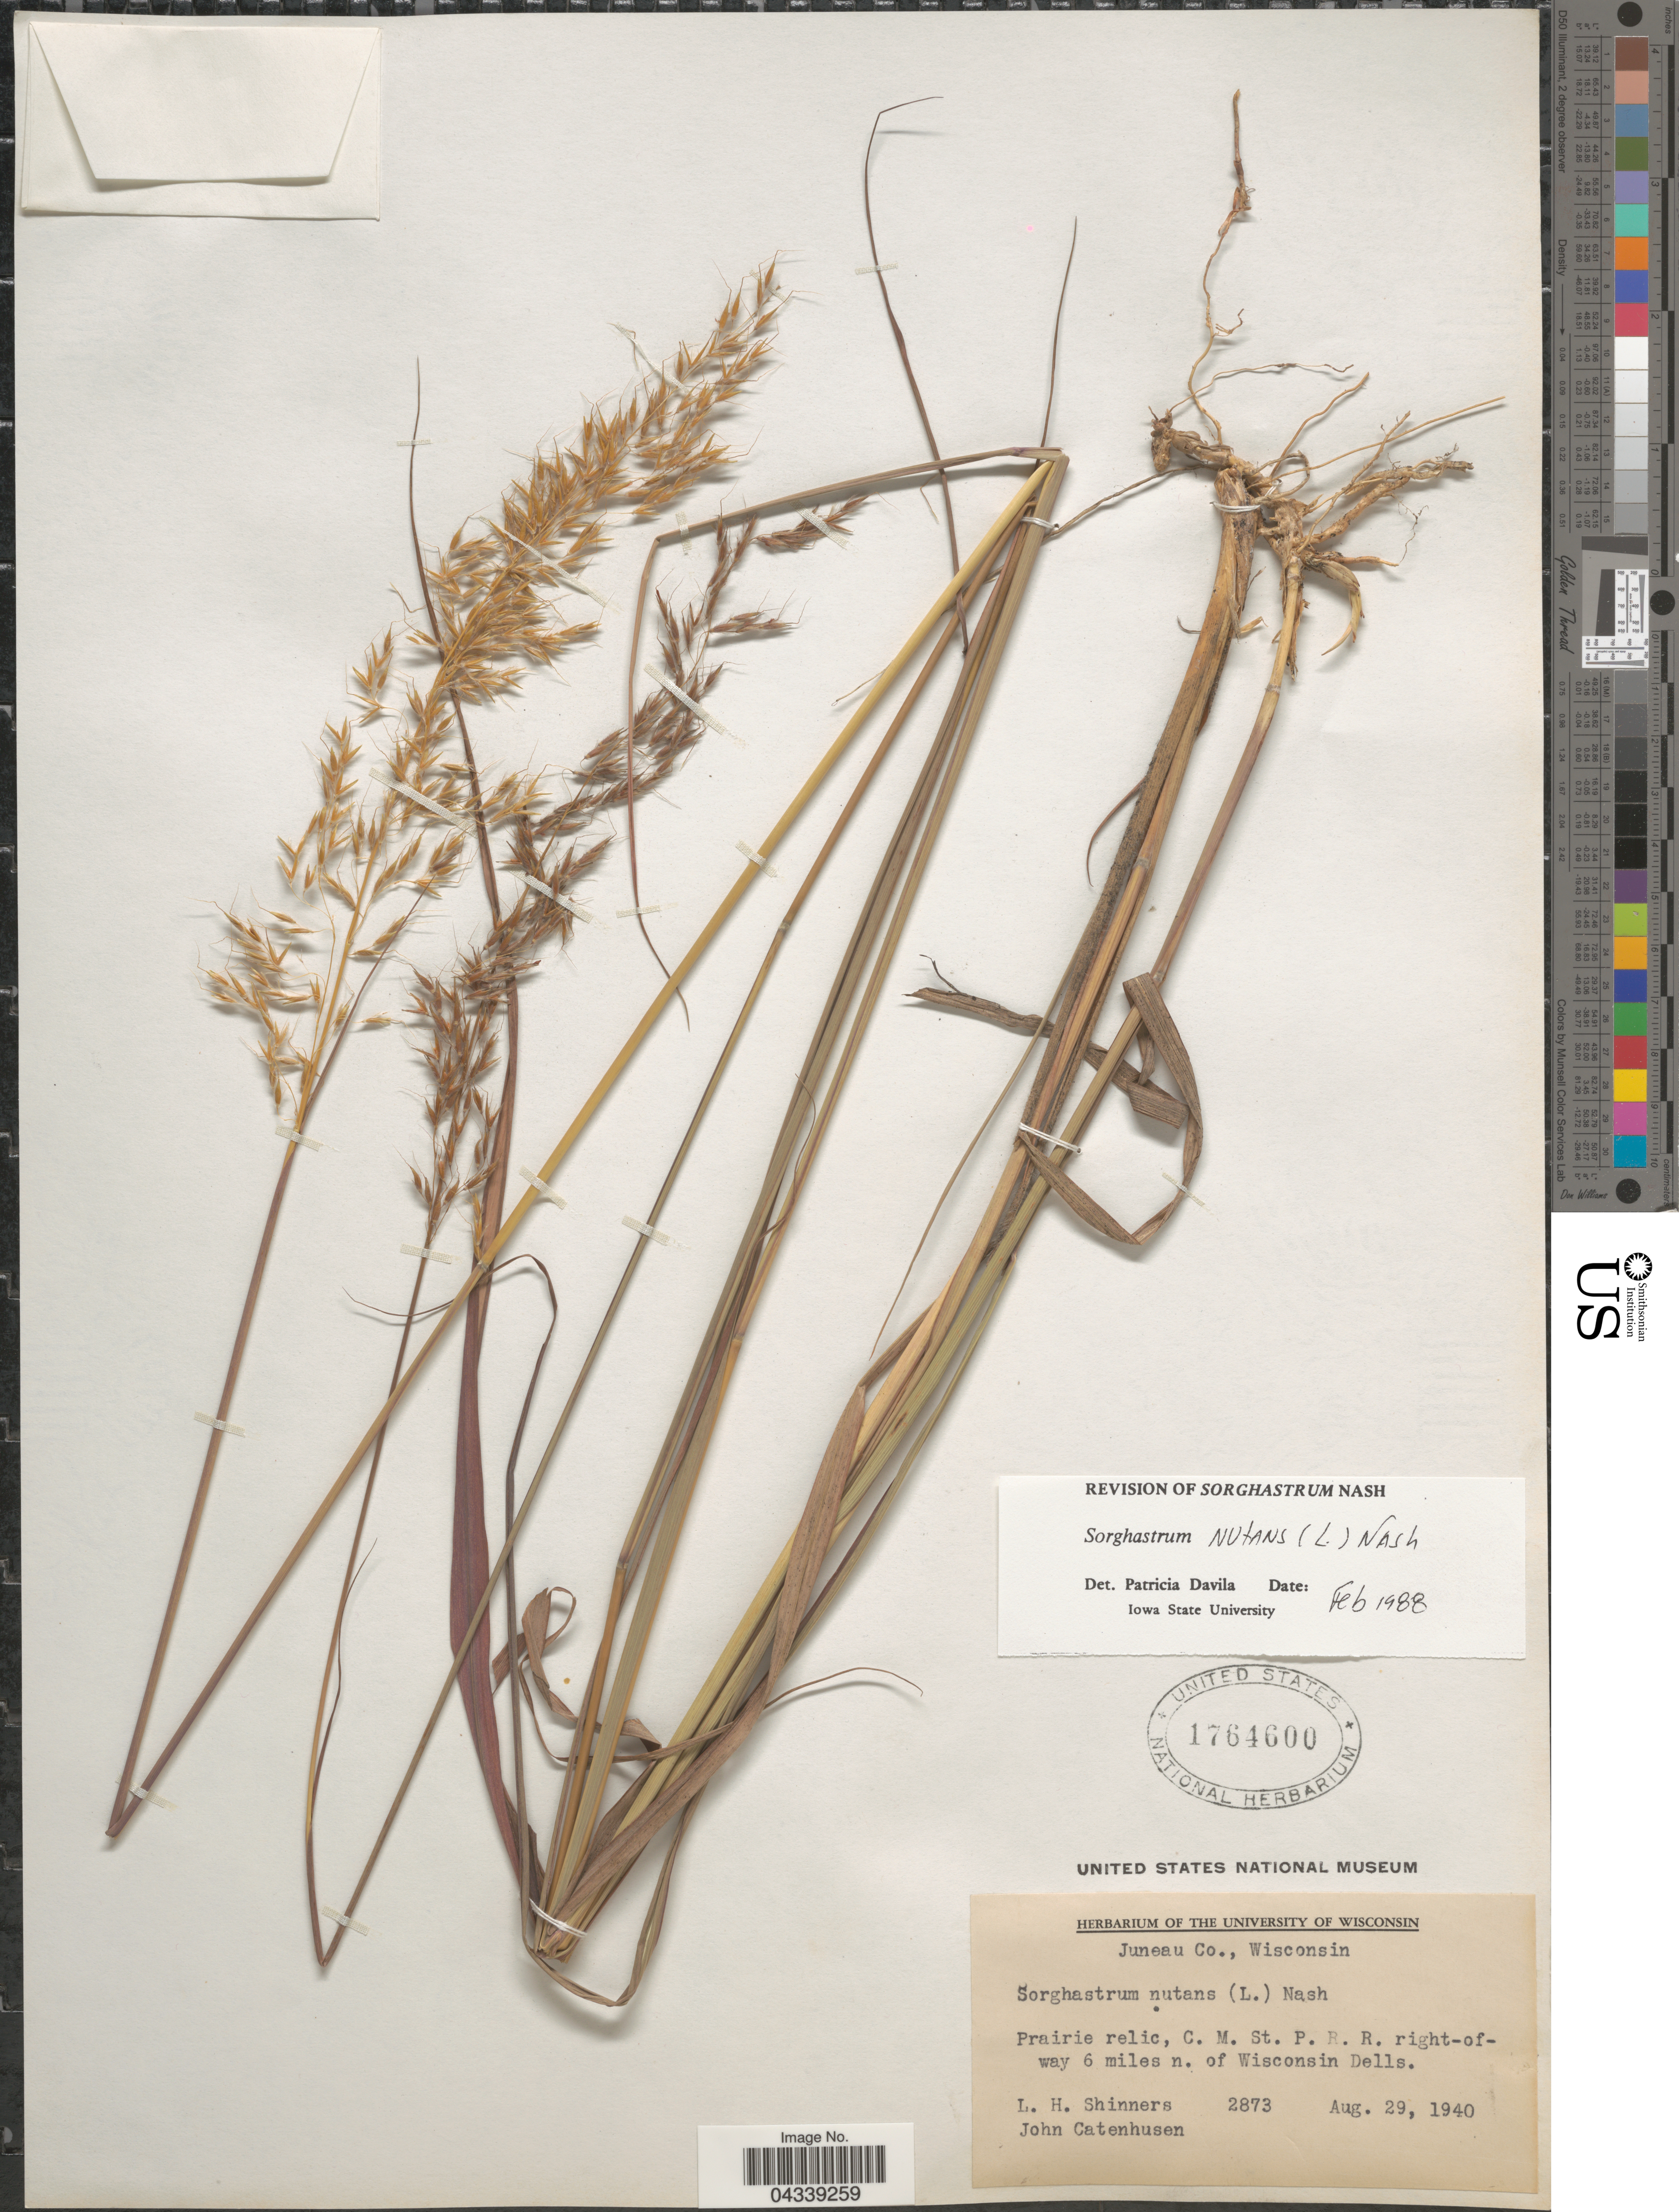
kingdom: Plantae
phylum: Tracheophyta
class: Liliopsida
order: Poales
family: Poaceae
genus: Sorghastrum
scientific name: Sorghastrum nutans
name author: (L.) Nash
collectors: L. H. Shinners & J. Catenhusen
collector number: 2873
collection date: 1940-08-29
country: United States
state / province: Wisconsin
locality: Juneau Co. Prairie relic, C. M. St. P. R. R. right-of-way 6 miles n. of Wisconsin Dells.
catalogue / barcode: US 1764600